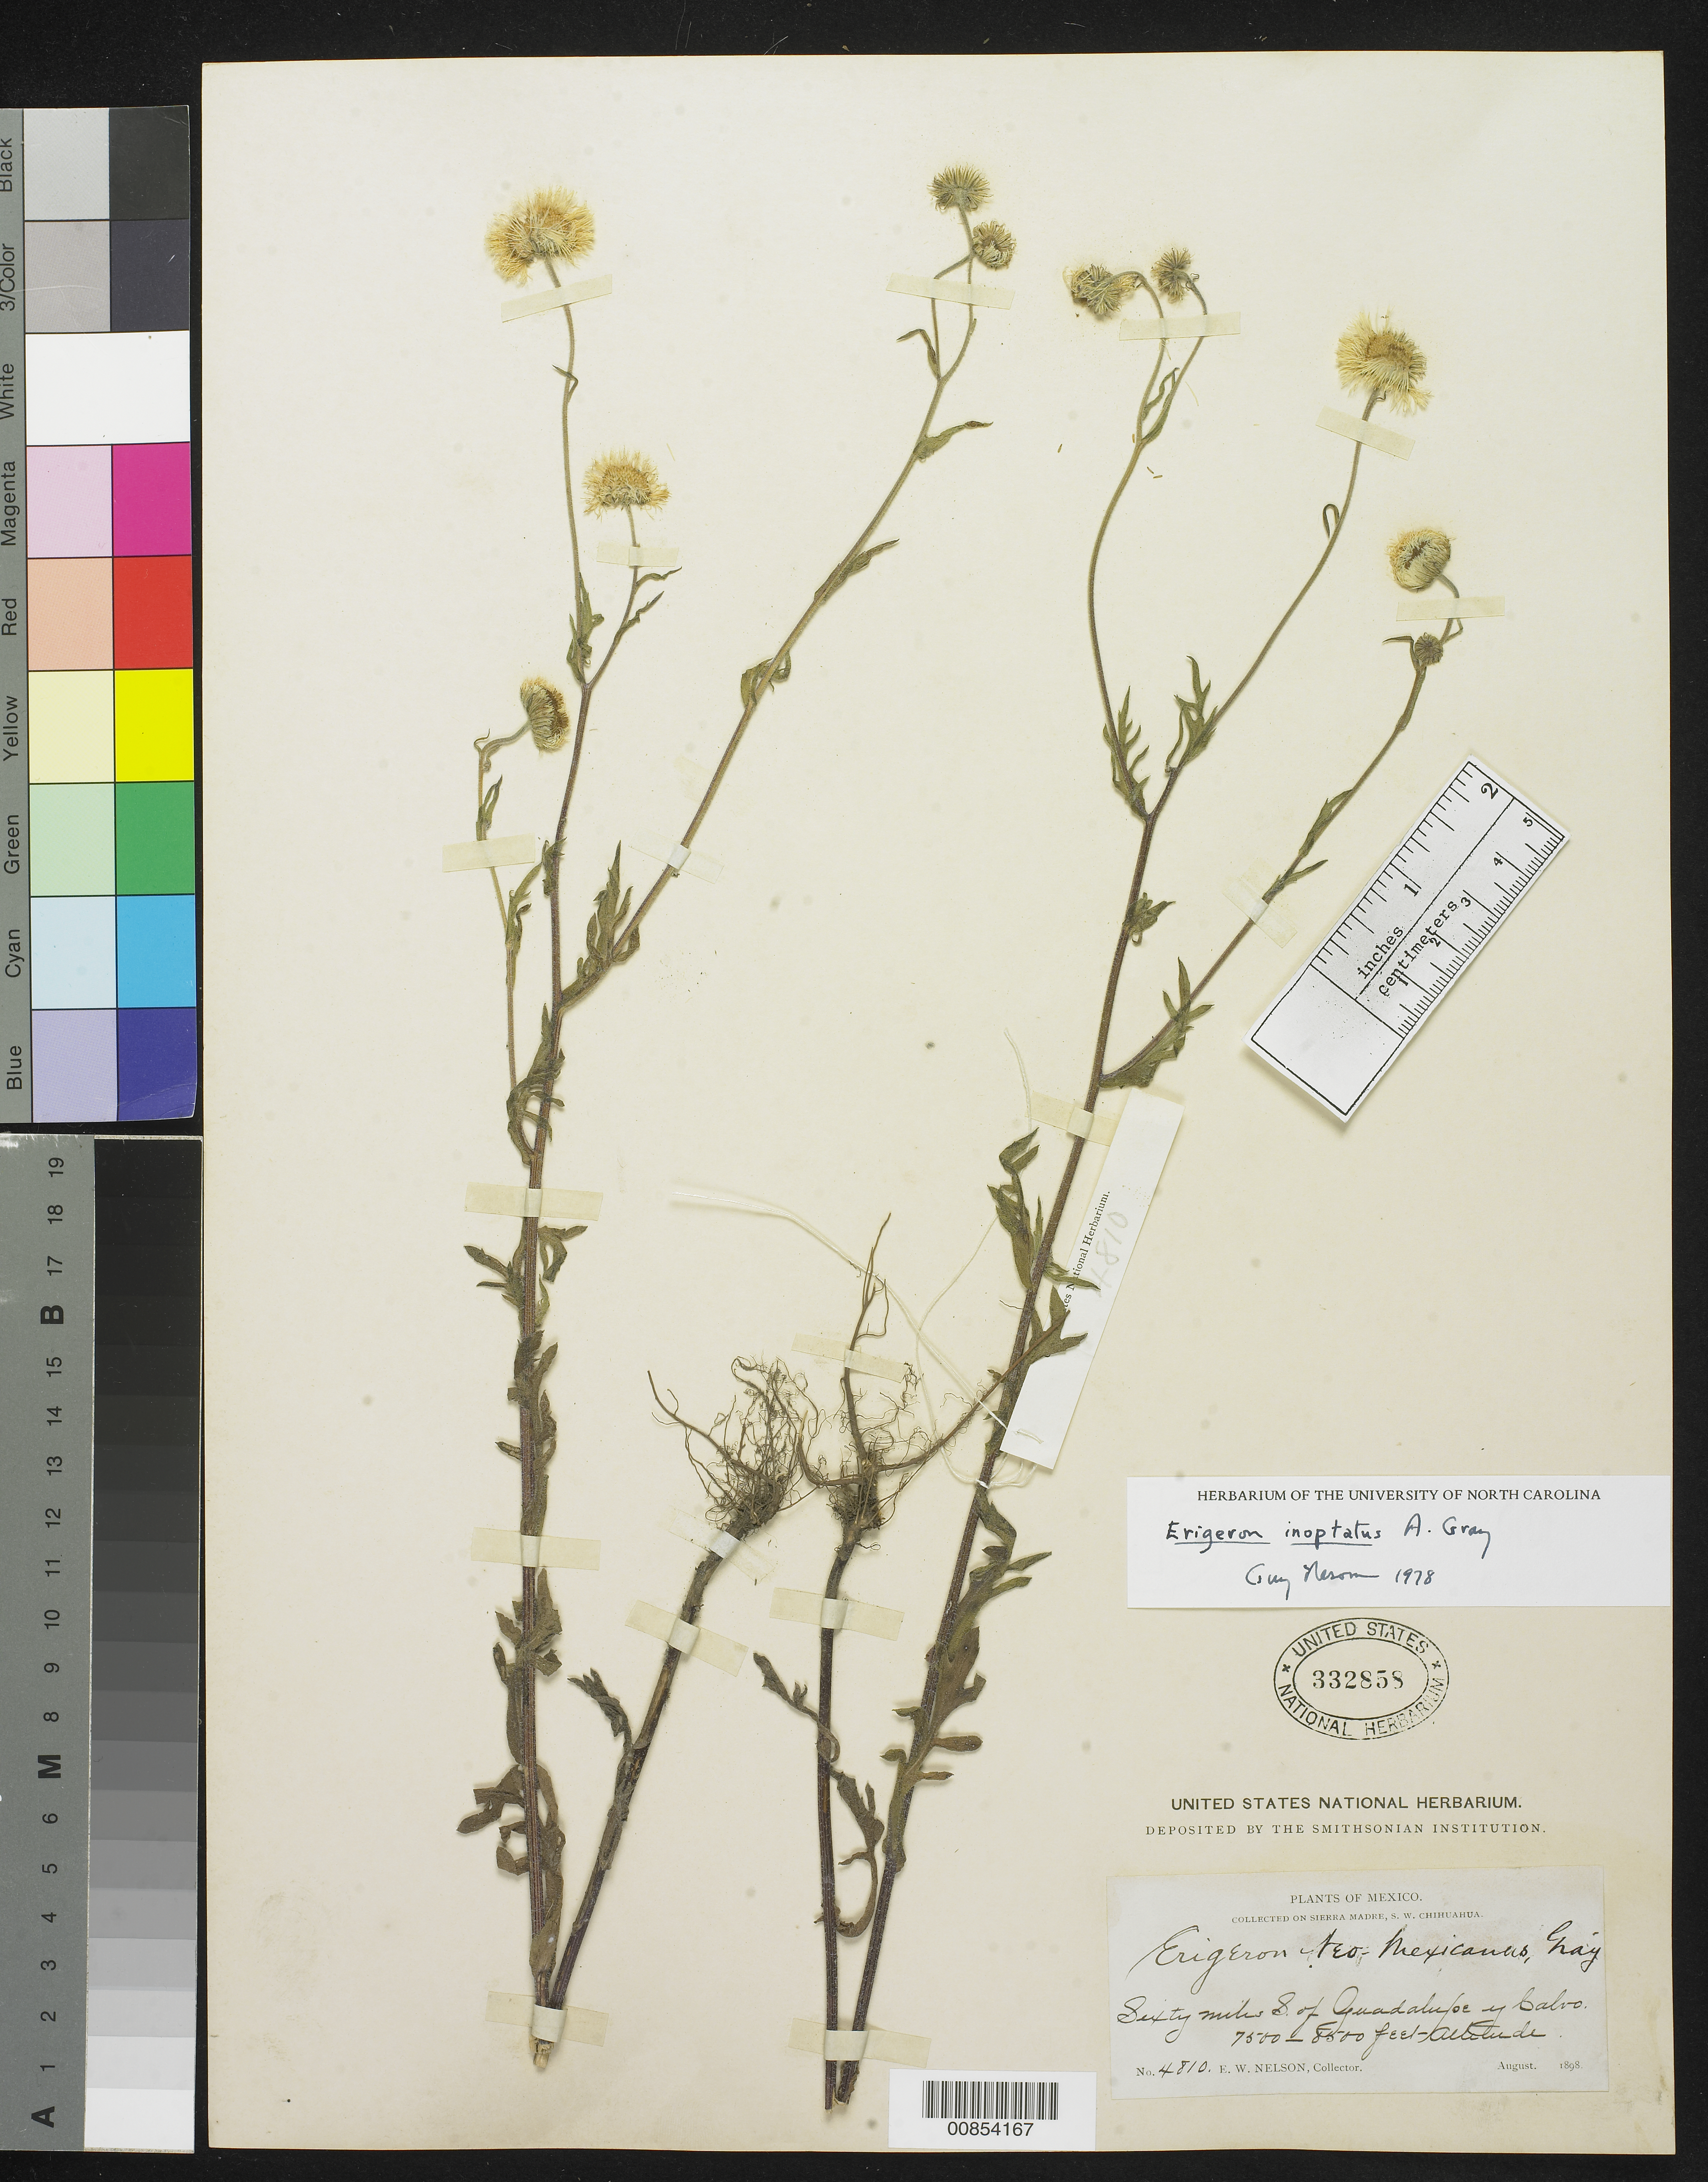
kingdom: Plantae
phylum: Tracheophyta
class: Magnoliopsida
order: Asterales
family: Asteraceae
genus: Erigeron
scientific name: Erigeron inoptatus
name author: A. Gray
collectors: E. W. Nelson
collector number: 4810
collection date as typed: Aug 1898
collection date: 1898-08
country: Mexico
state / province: Chihuahua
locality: Sixty miles S. of Guadalupe y Calvo. Sierra Madre, S.W. Chihuahua.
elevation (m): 2286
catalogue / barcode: US 332858